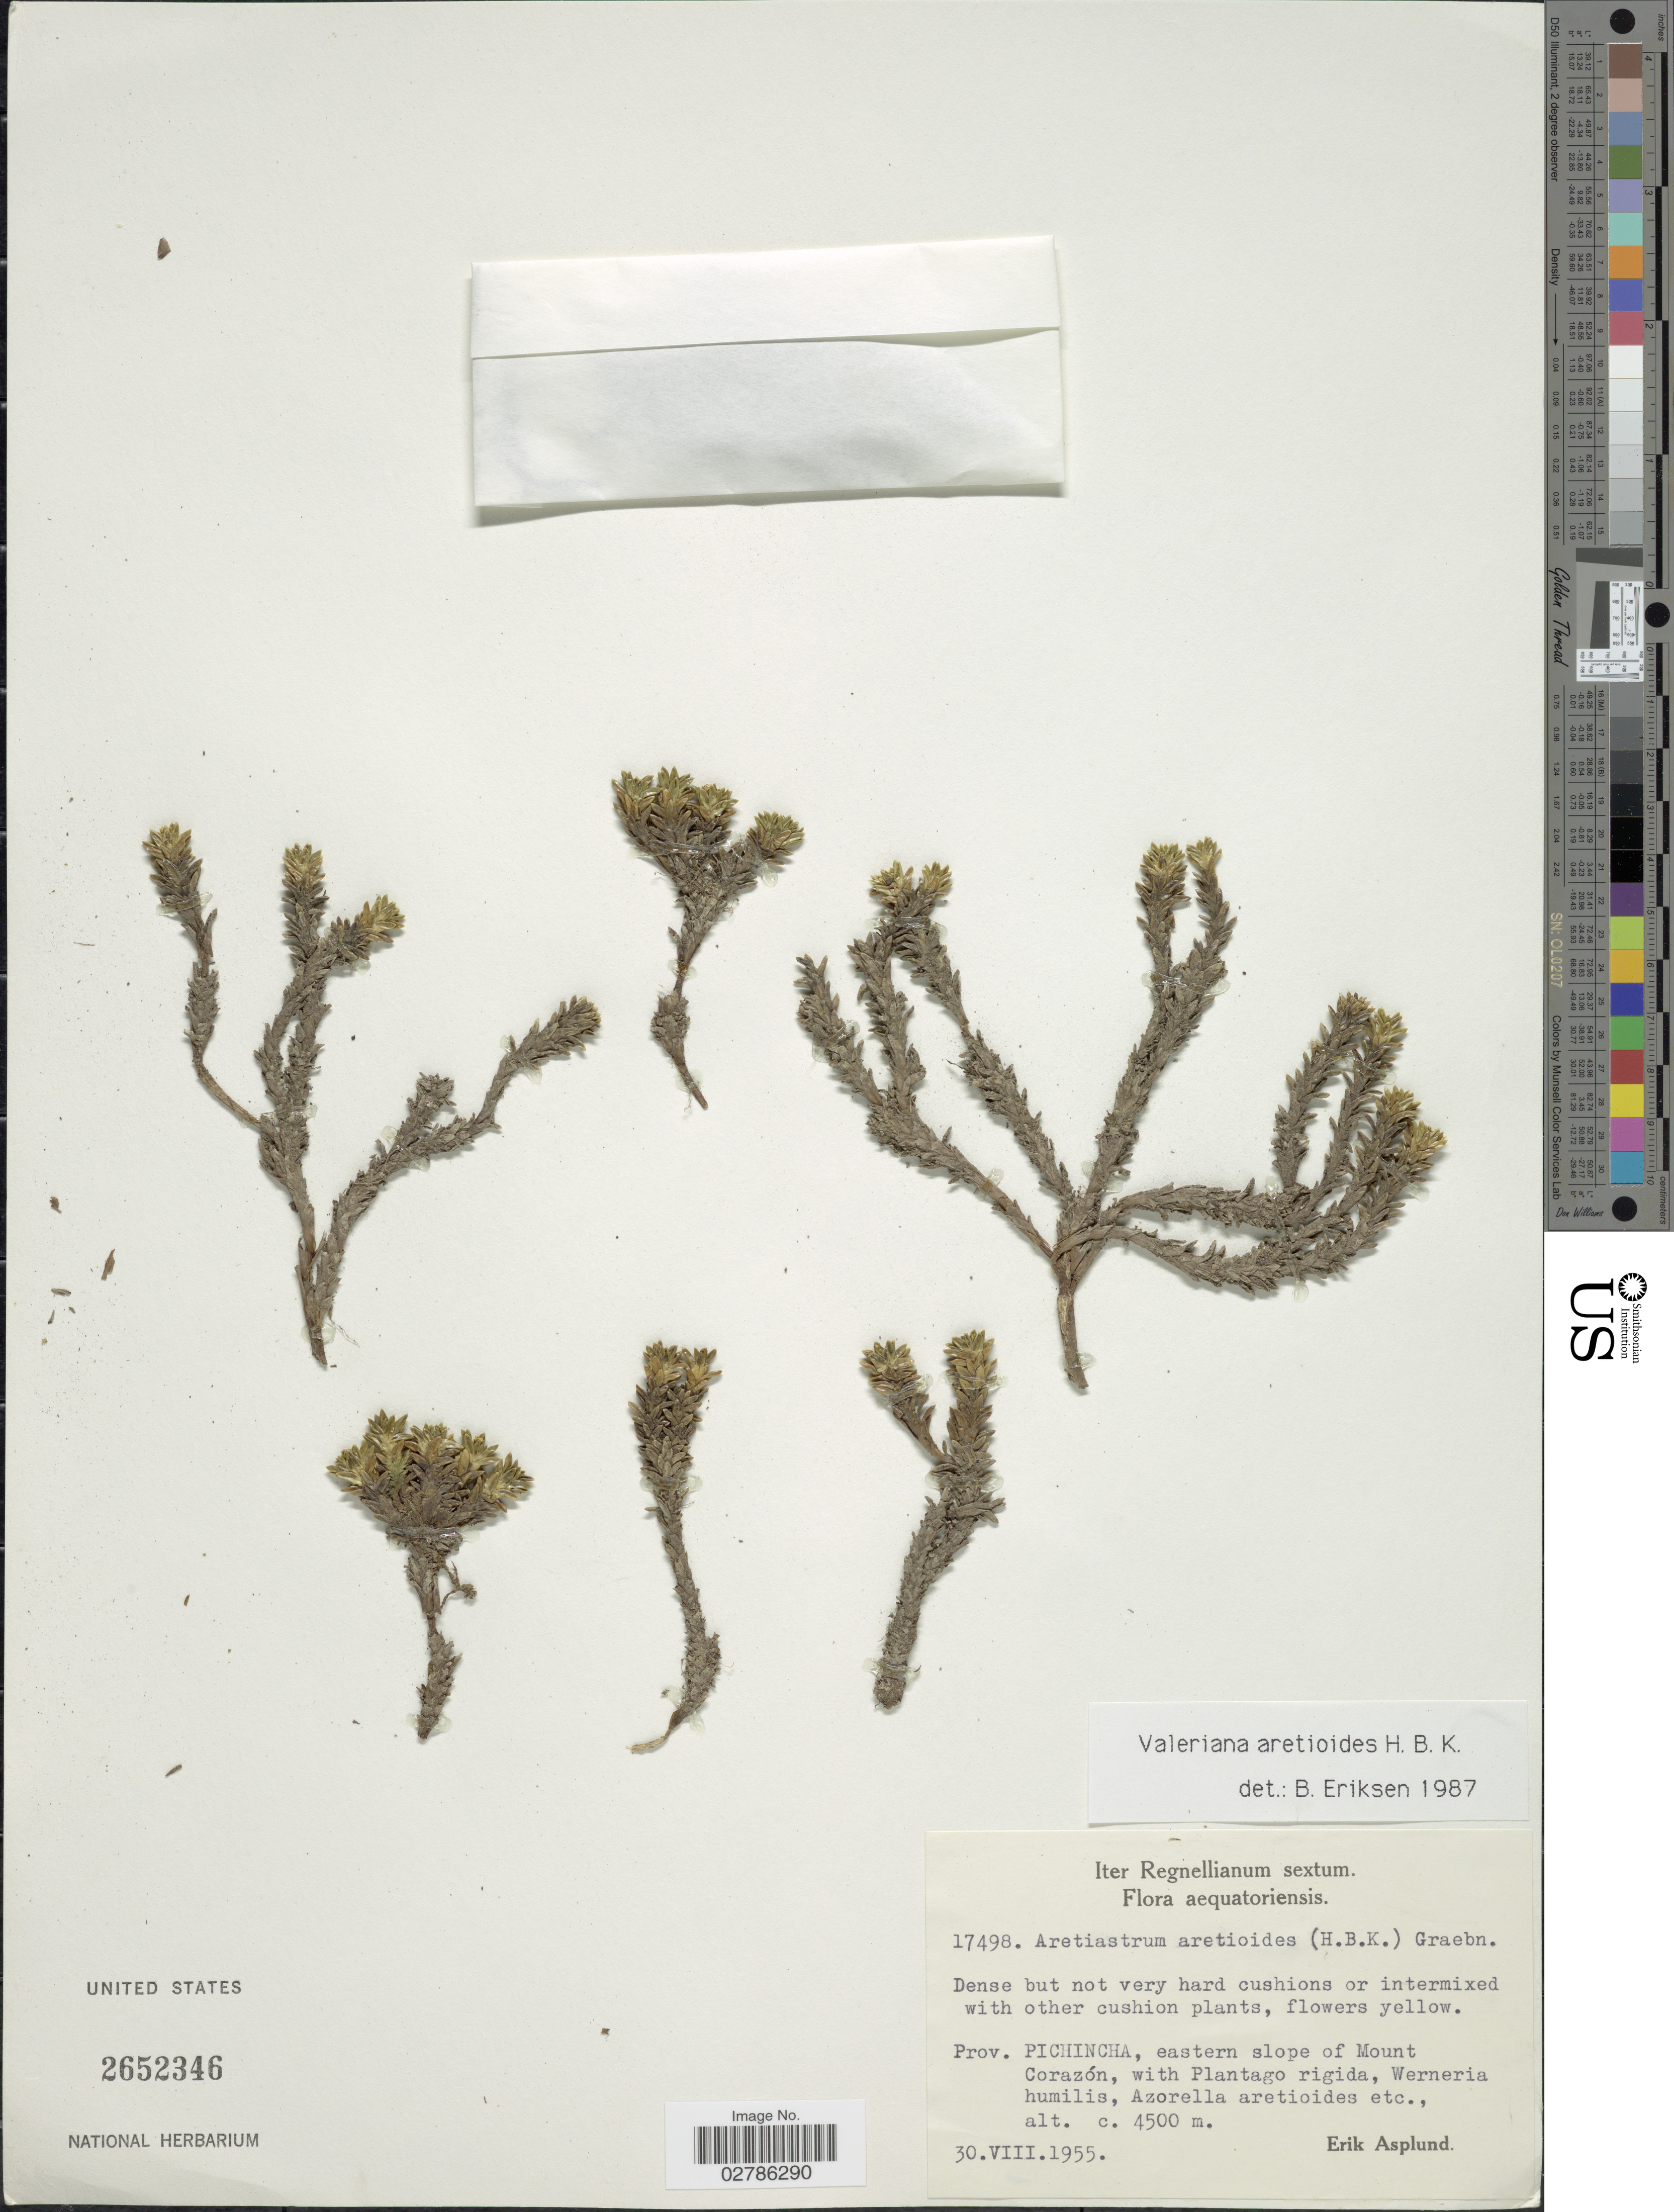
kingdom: Plantae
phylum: Tracheophyta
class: Magnoliopsida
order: Dipsacales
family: Caprifoliaceae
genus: Aretiastrum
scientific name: Aretiastrum aretioides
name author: (Kunth) Graebn.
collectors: E. Asplund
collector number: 17498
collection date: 1955-08-30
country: Ecuador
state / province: Pichincha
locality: Eastern slope of Mount Corazón.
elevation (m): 4500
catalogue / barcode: US 2652346